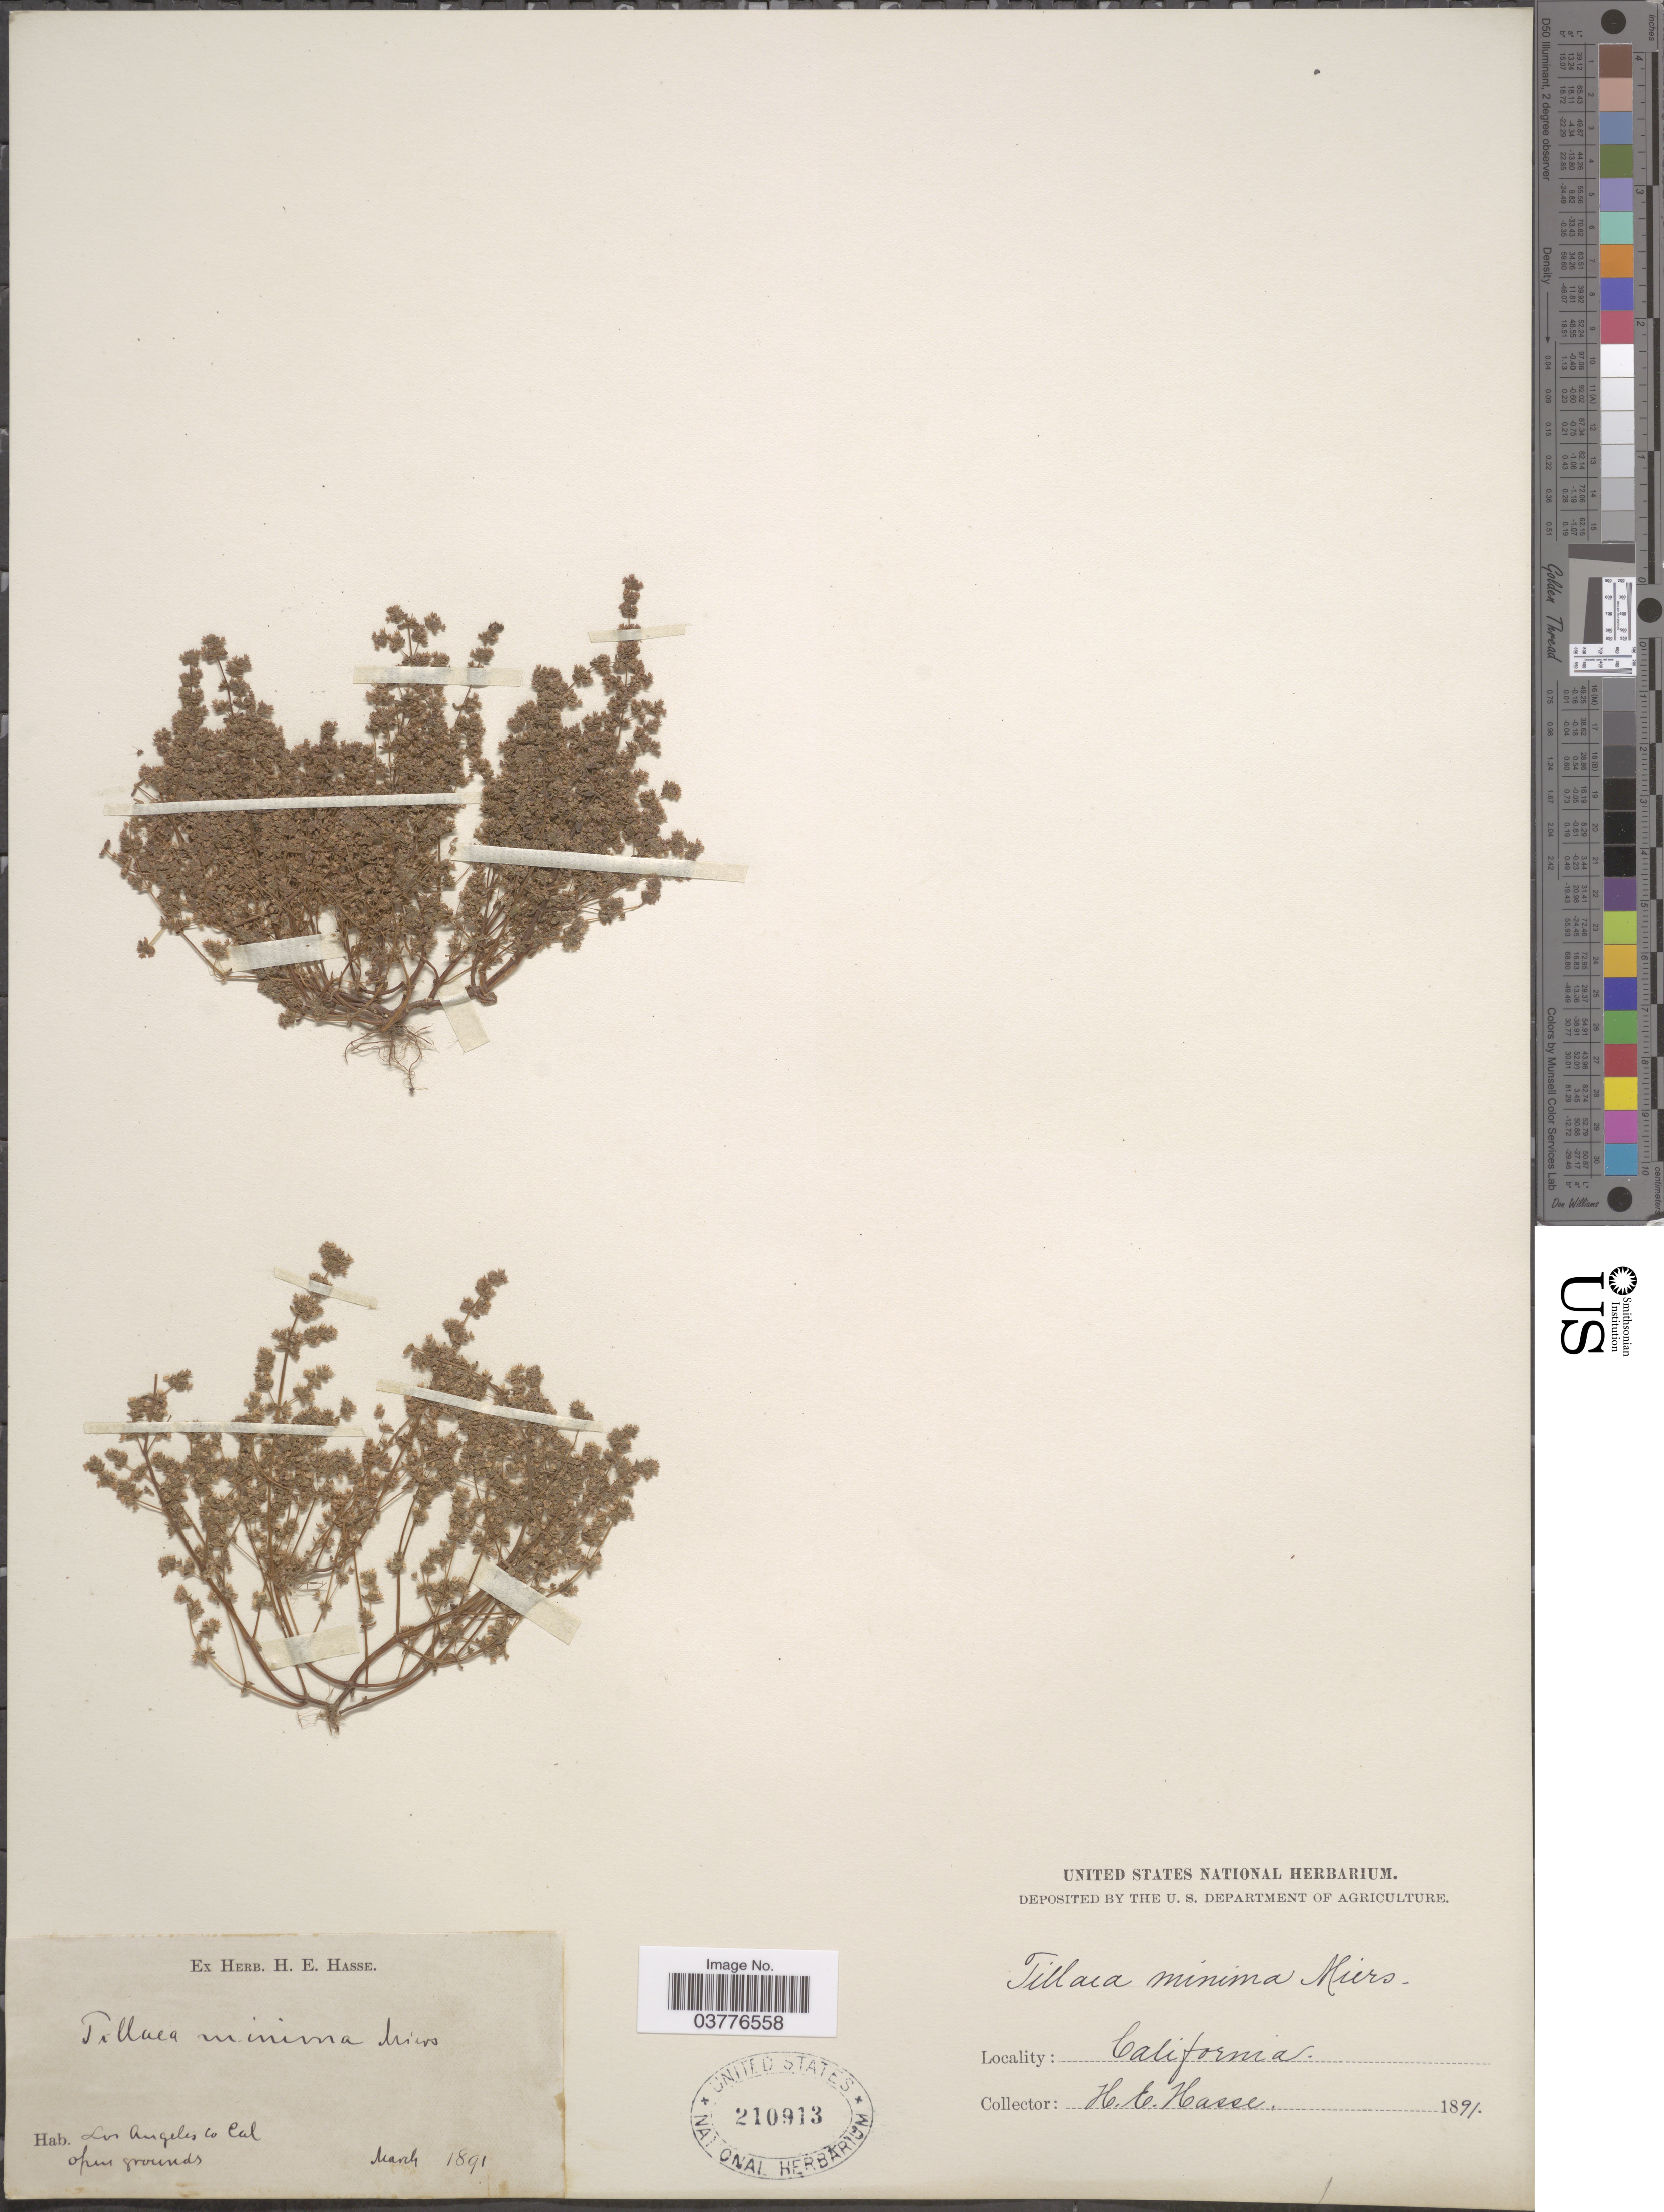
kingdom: Plantae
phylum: Tracheophyta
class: Magnoliopsida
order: Saxifragales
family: Crassulaceae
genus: Crassula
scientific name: Crassula connata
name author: (Ruiz & Pav.) A. Berger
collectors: H. E. Hasse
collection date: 1891-03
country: United States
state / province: California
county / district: Los Angeles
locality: Los Angeles Co.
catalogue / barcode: US 210913